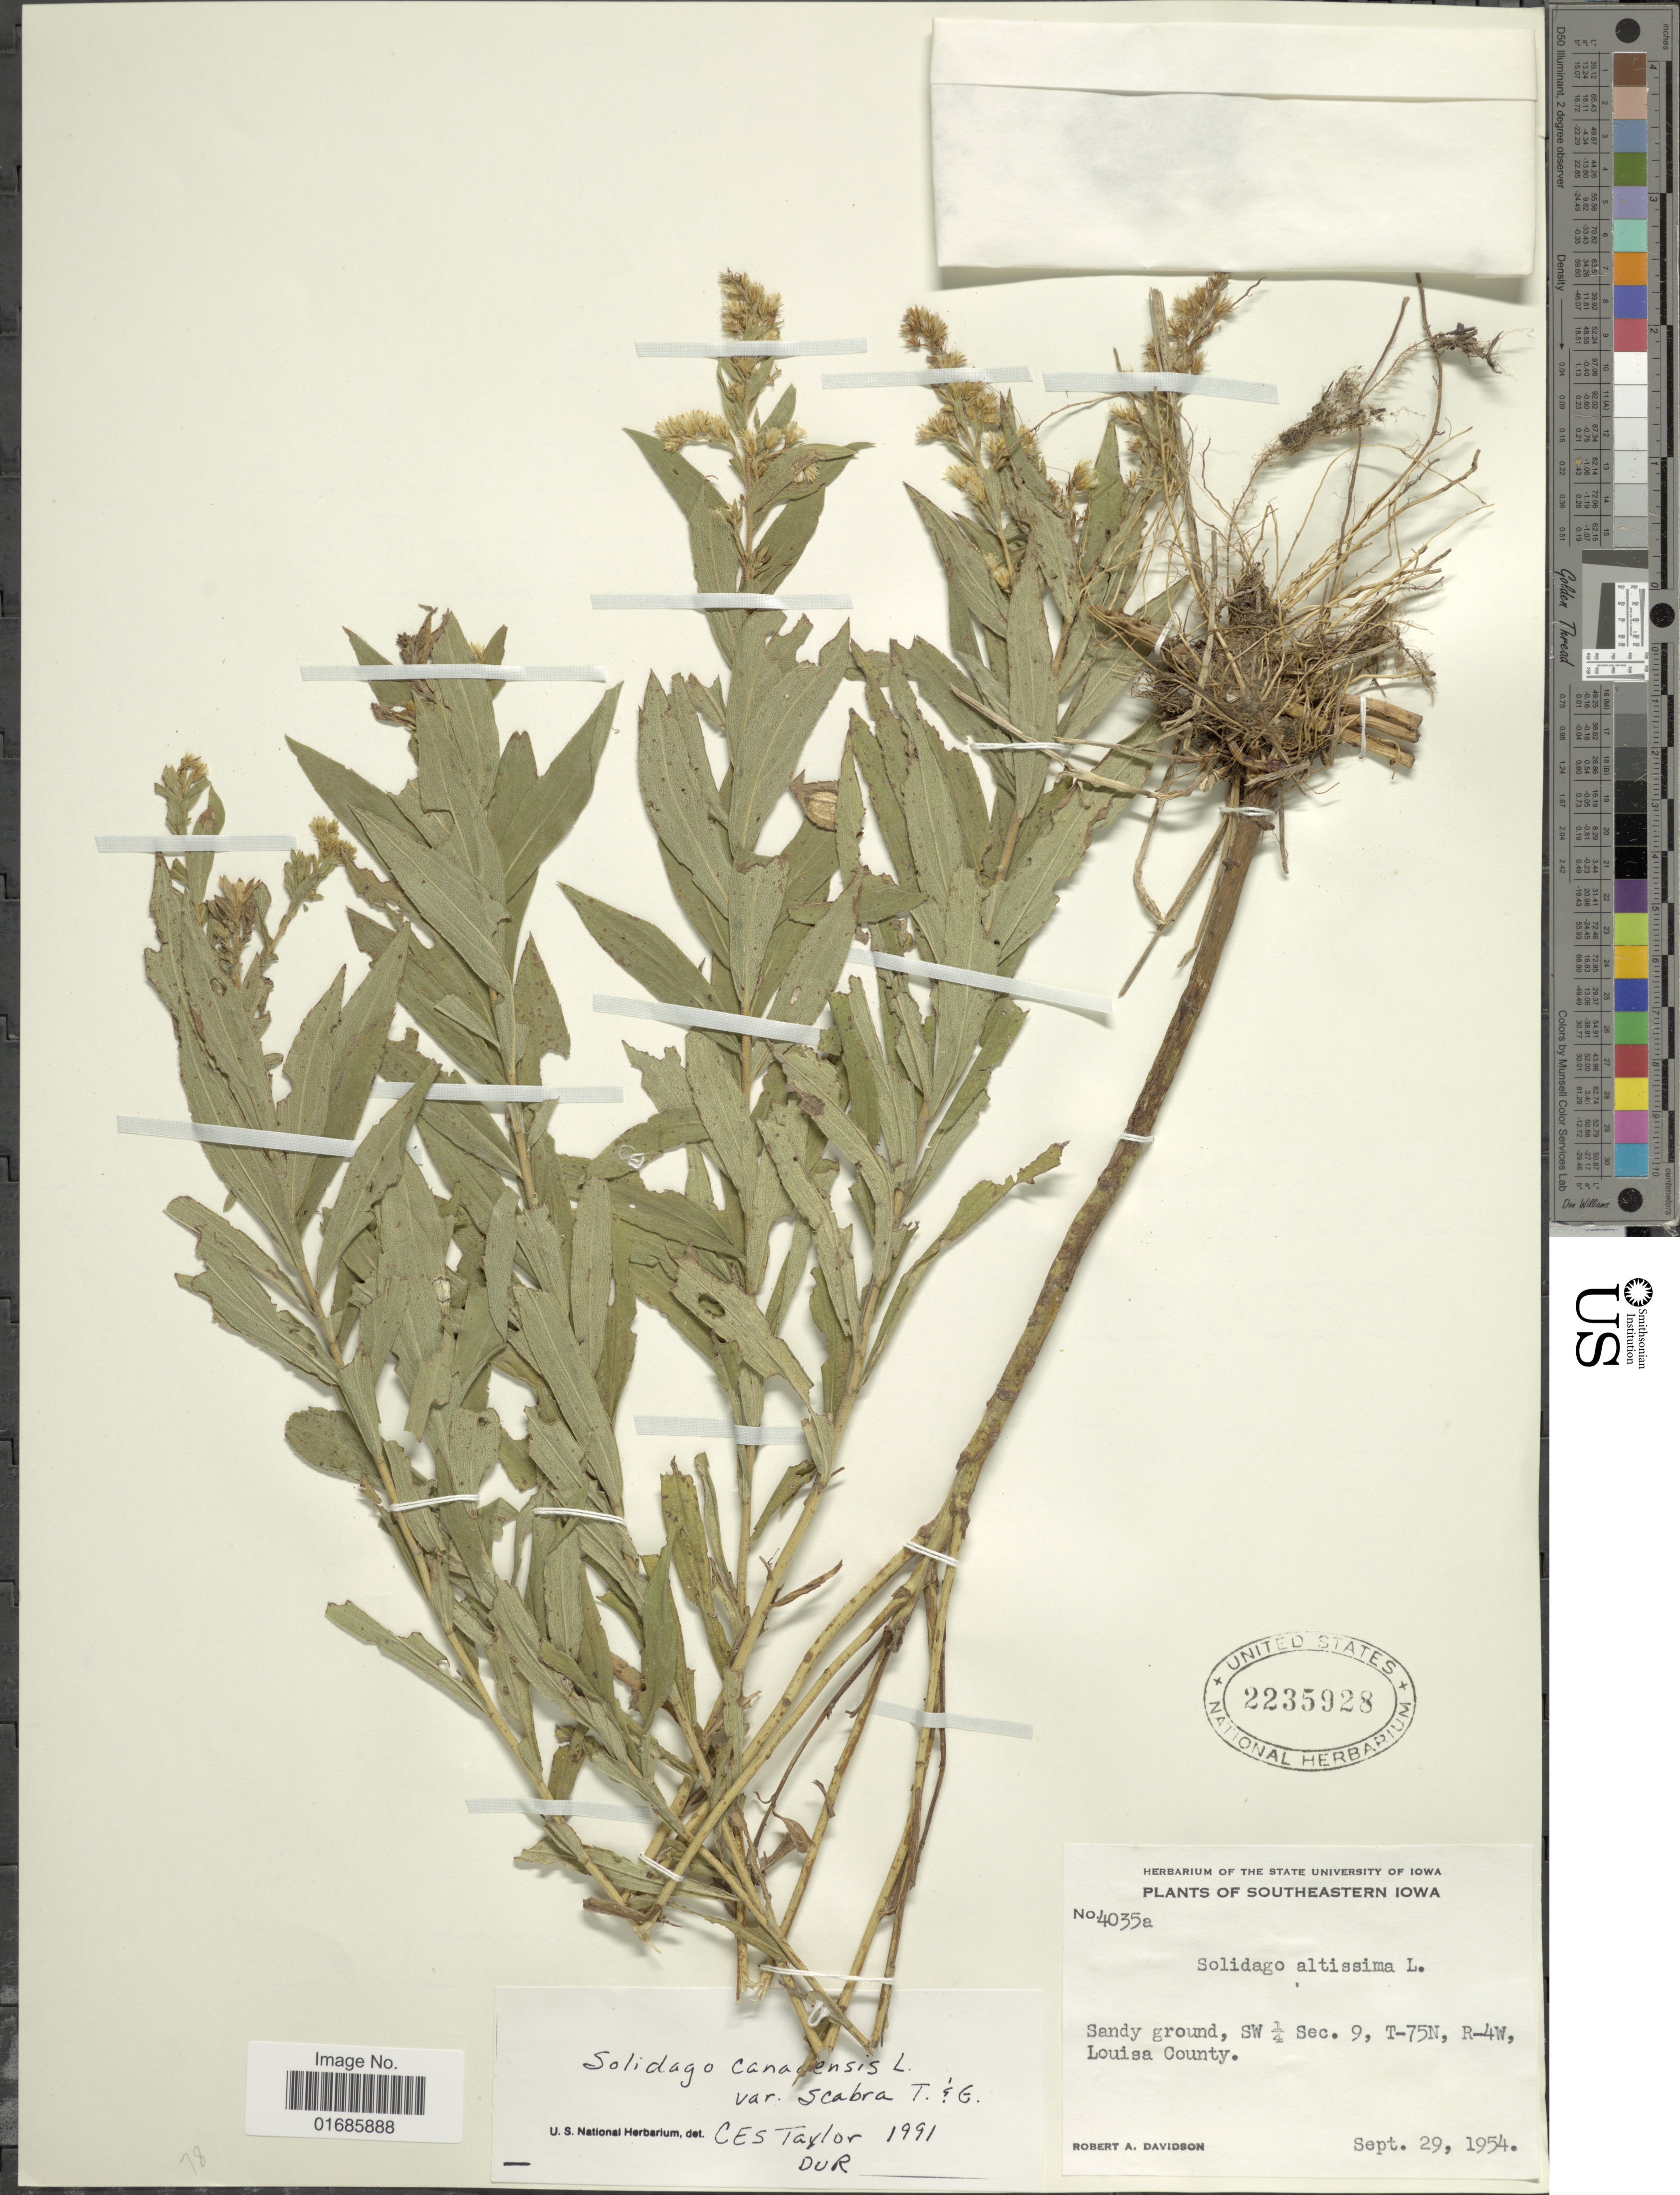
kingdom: Plantae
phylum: Tracheophyta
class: Magnoliopsida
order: Asterales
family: Asteraceae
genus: Solidago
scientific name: Solidago canadensis var. scabra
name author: (Muhl. ex Willd.) Torr. & A. Gray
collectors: R. A. Davidson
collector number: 4035a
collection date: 1954-09-29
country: United States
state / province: Iowa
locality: Southeastern Iowa, SW 1/4 Sec. 9, T-75N, R-4W, Louisa County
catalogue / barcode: US 2235928